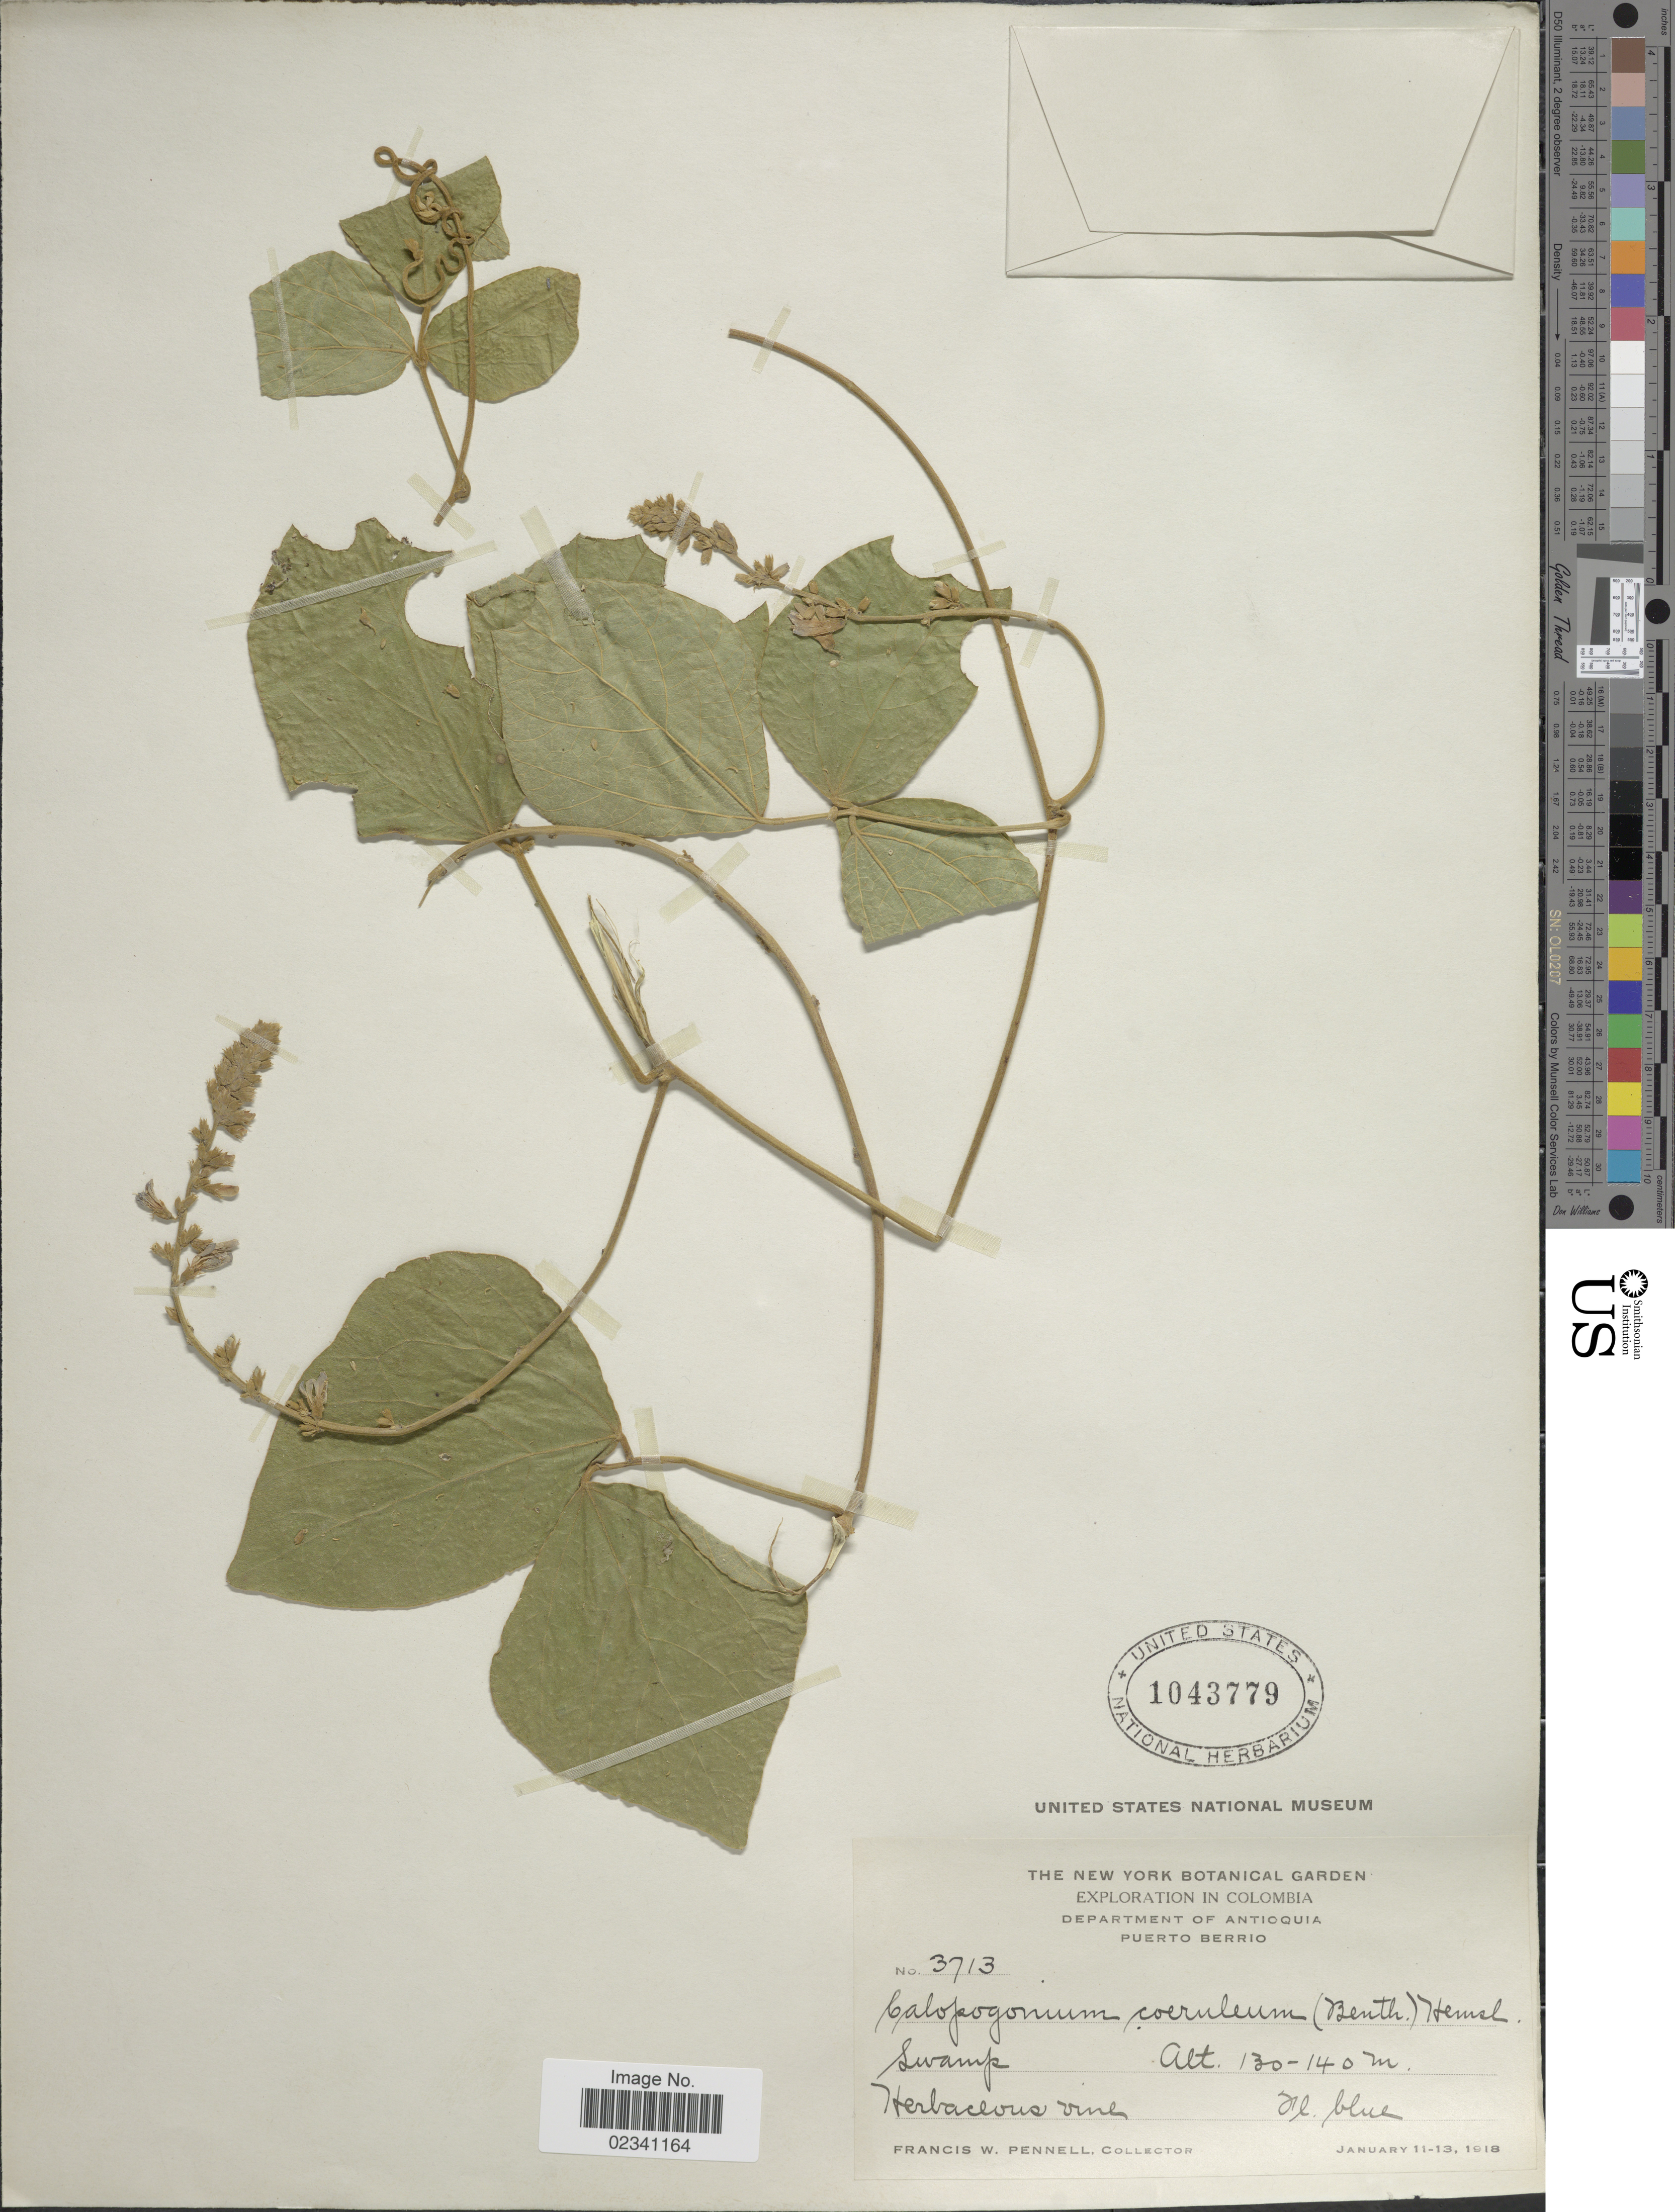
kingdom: Plantae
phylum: Tracheophyta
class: Magnoliopsida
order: Fabales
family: Fabaceae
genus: Calopogonium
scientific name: Calopogonium caeruleum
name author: (Benth.) C. Wright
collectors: F. W. Pennell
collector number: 3713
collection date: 1918-01-11/1918-01-13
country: Colombia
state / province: Antioquia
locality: Puerto Berrio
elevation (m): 130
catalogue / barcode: US 1043779